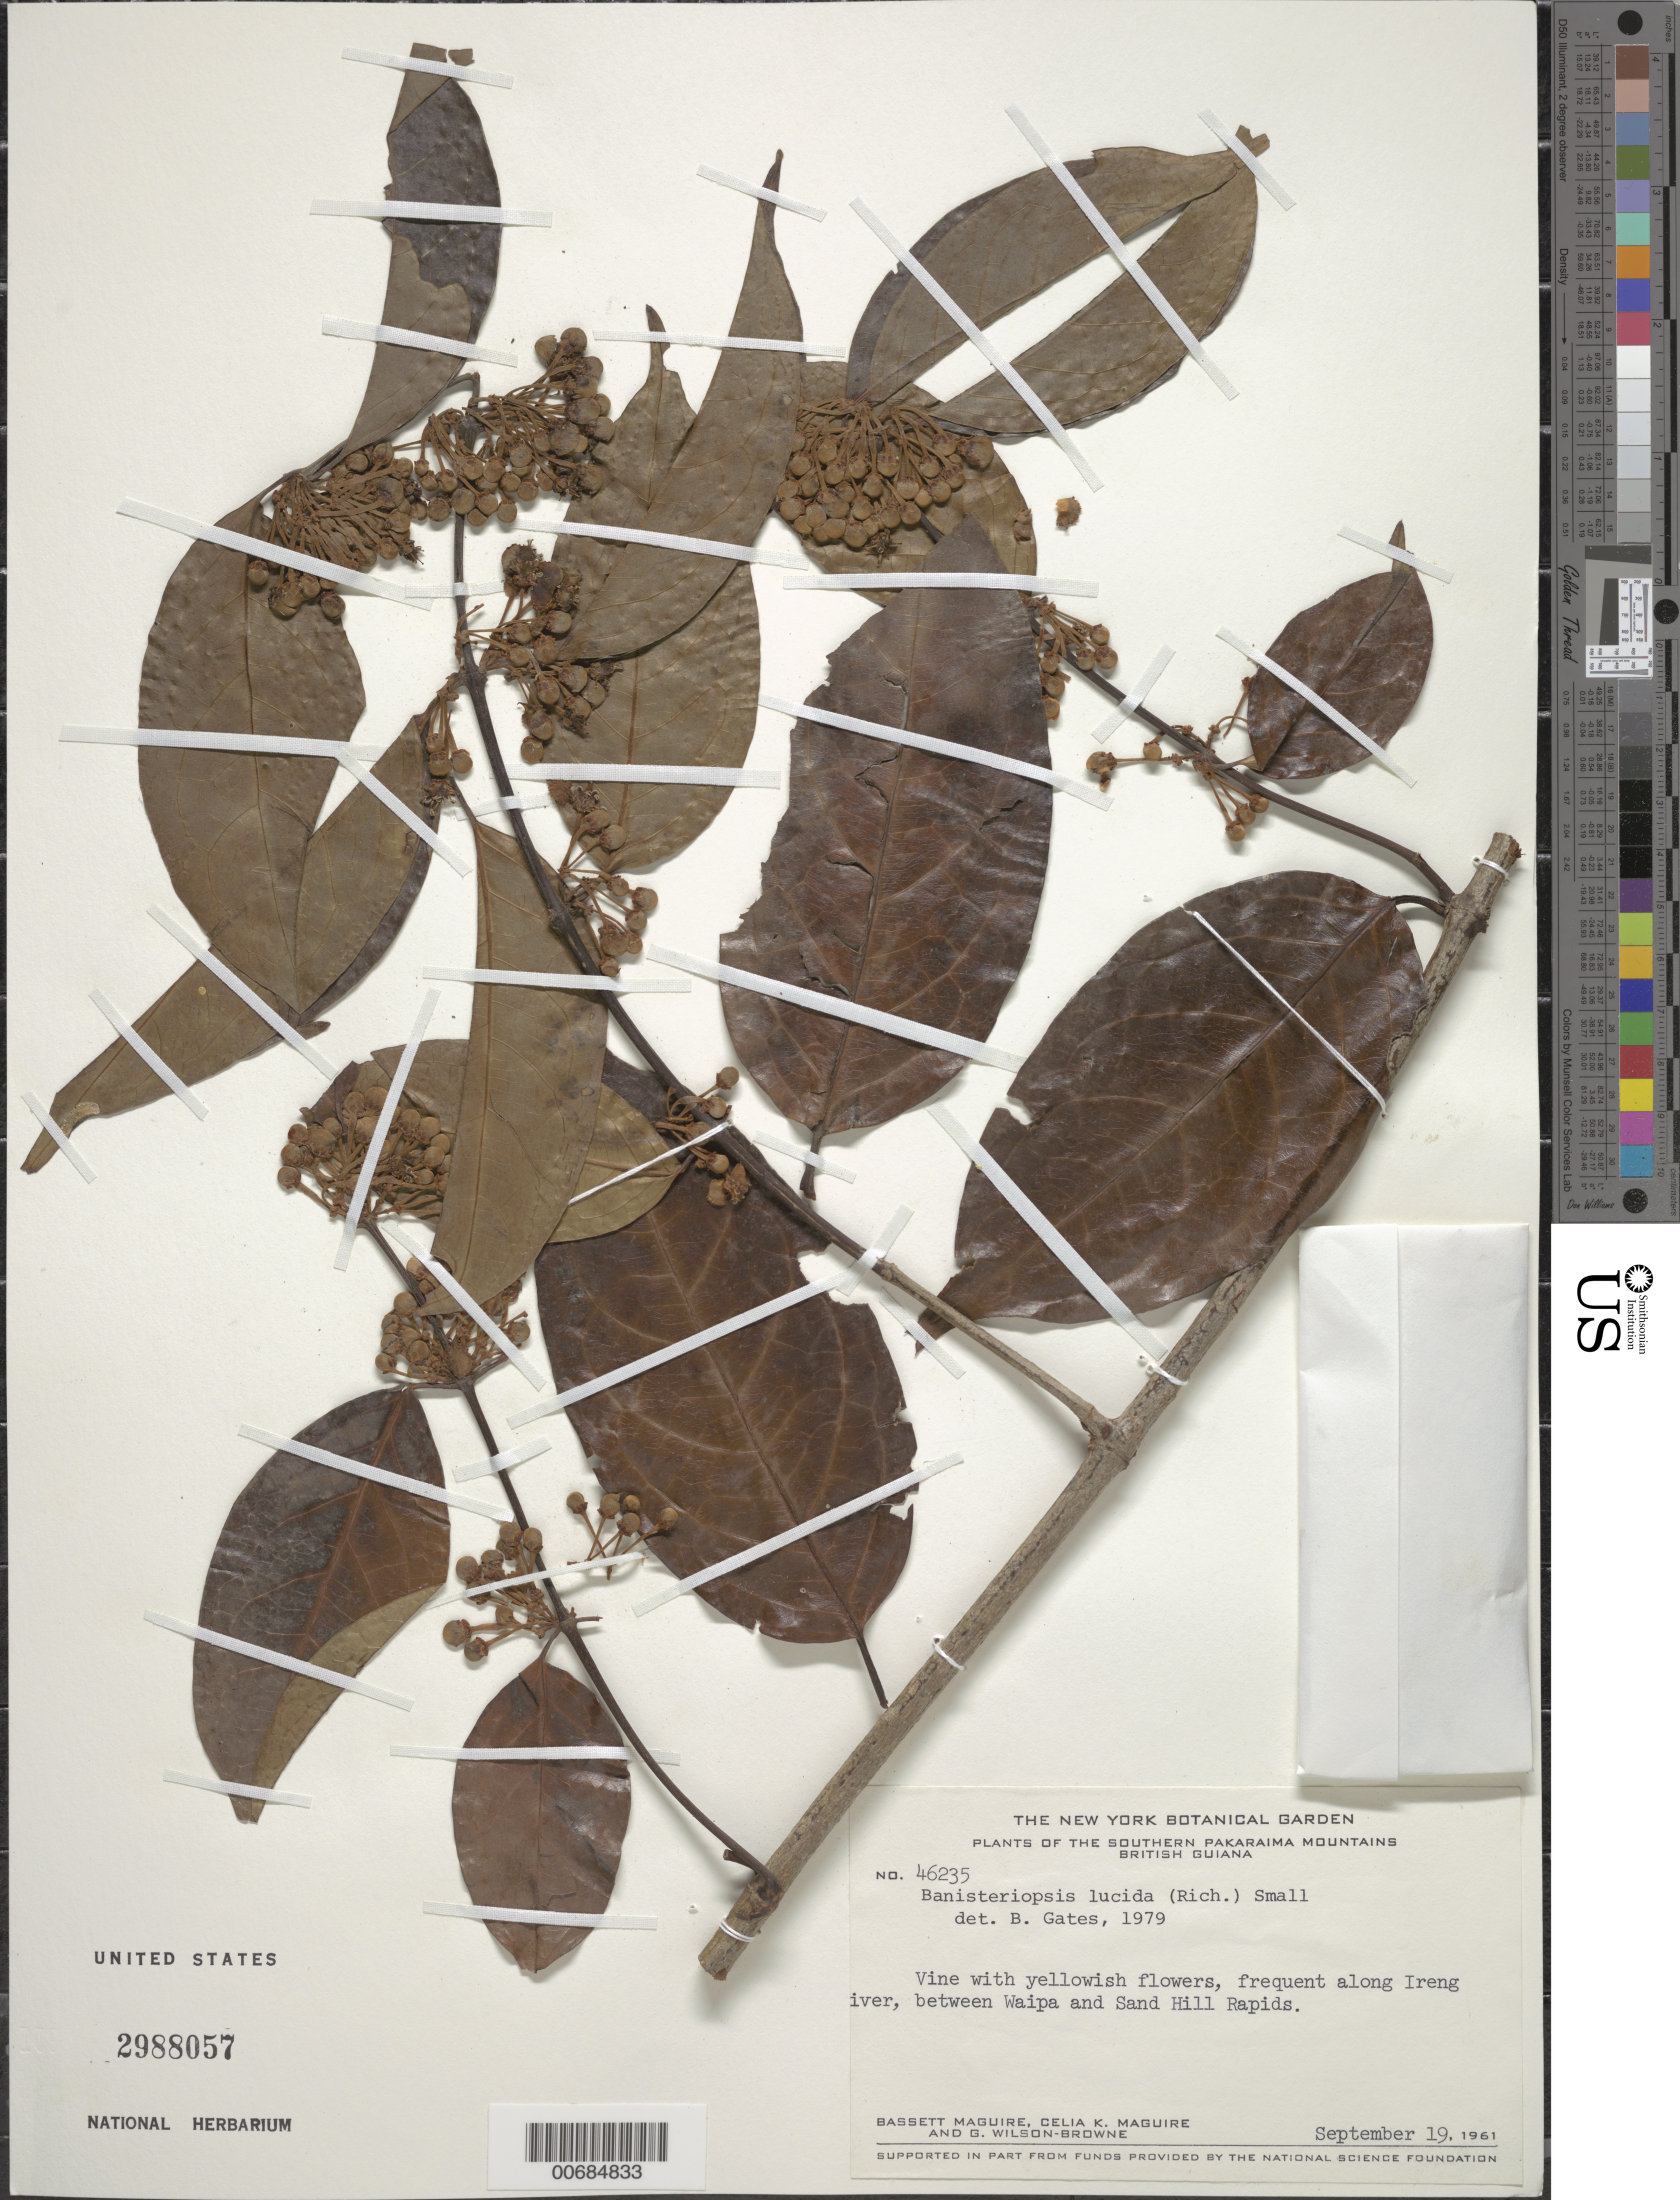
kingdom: Plantae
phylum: Tracheophyta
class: Magnoliopsida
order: Malpighiales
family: Malpighiaceae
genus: Banisteriopsis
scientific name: Banisteriopsis lucida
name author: (Rich.) Small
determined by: Gates, B.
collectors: B. Maguire, C. K. Maguire & G. Wilson-Browne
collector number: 46235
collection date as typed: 19-Sep-61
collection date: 1961-09-19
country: Guyana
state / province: Potaro-Siparuni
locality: Ireng River, between Waipa and Sand Hill Rapids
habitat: Along river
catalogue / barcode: US 2988057